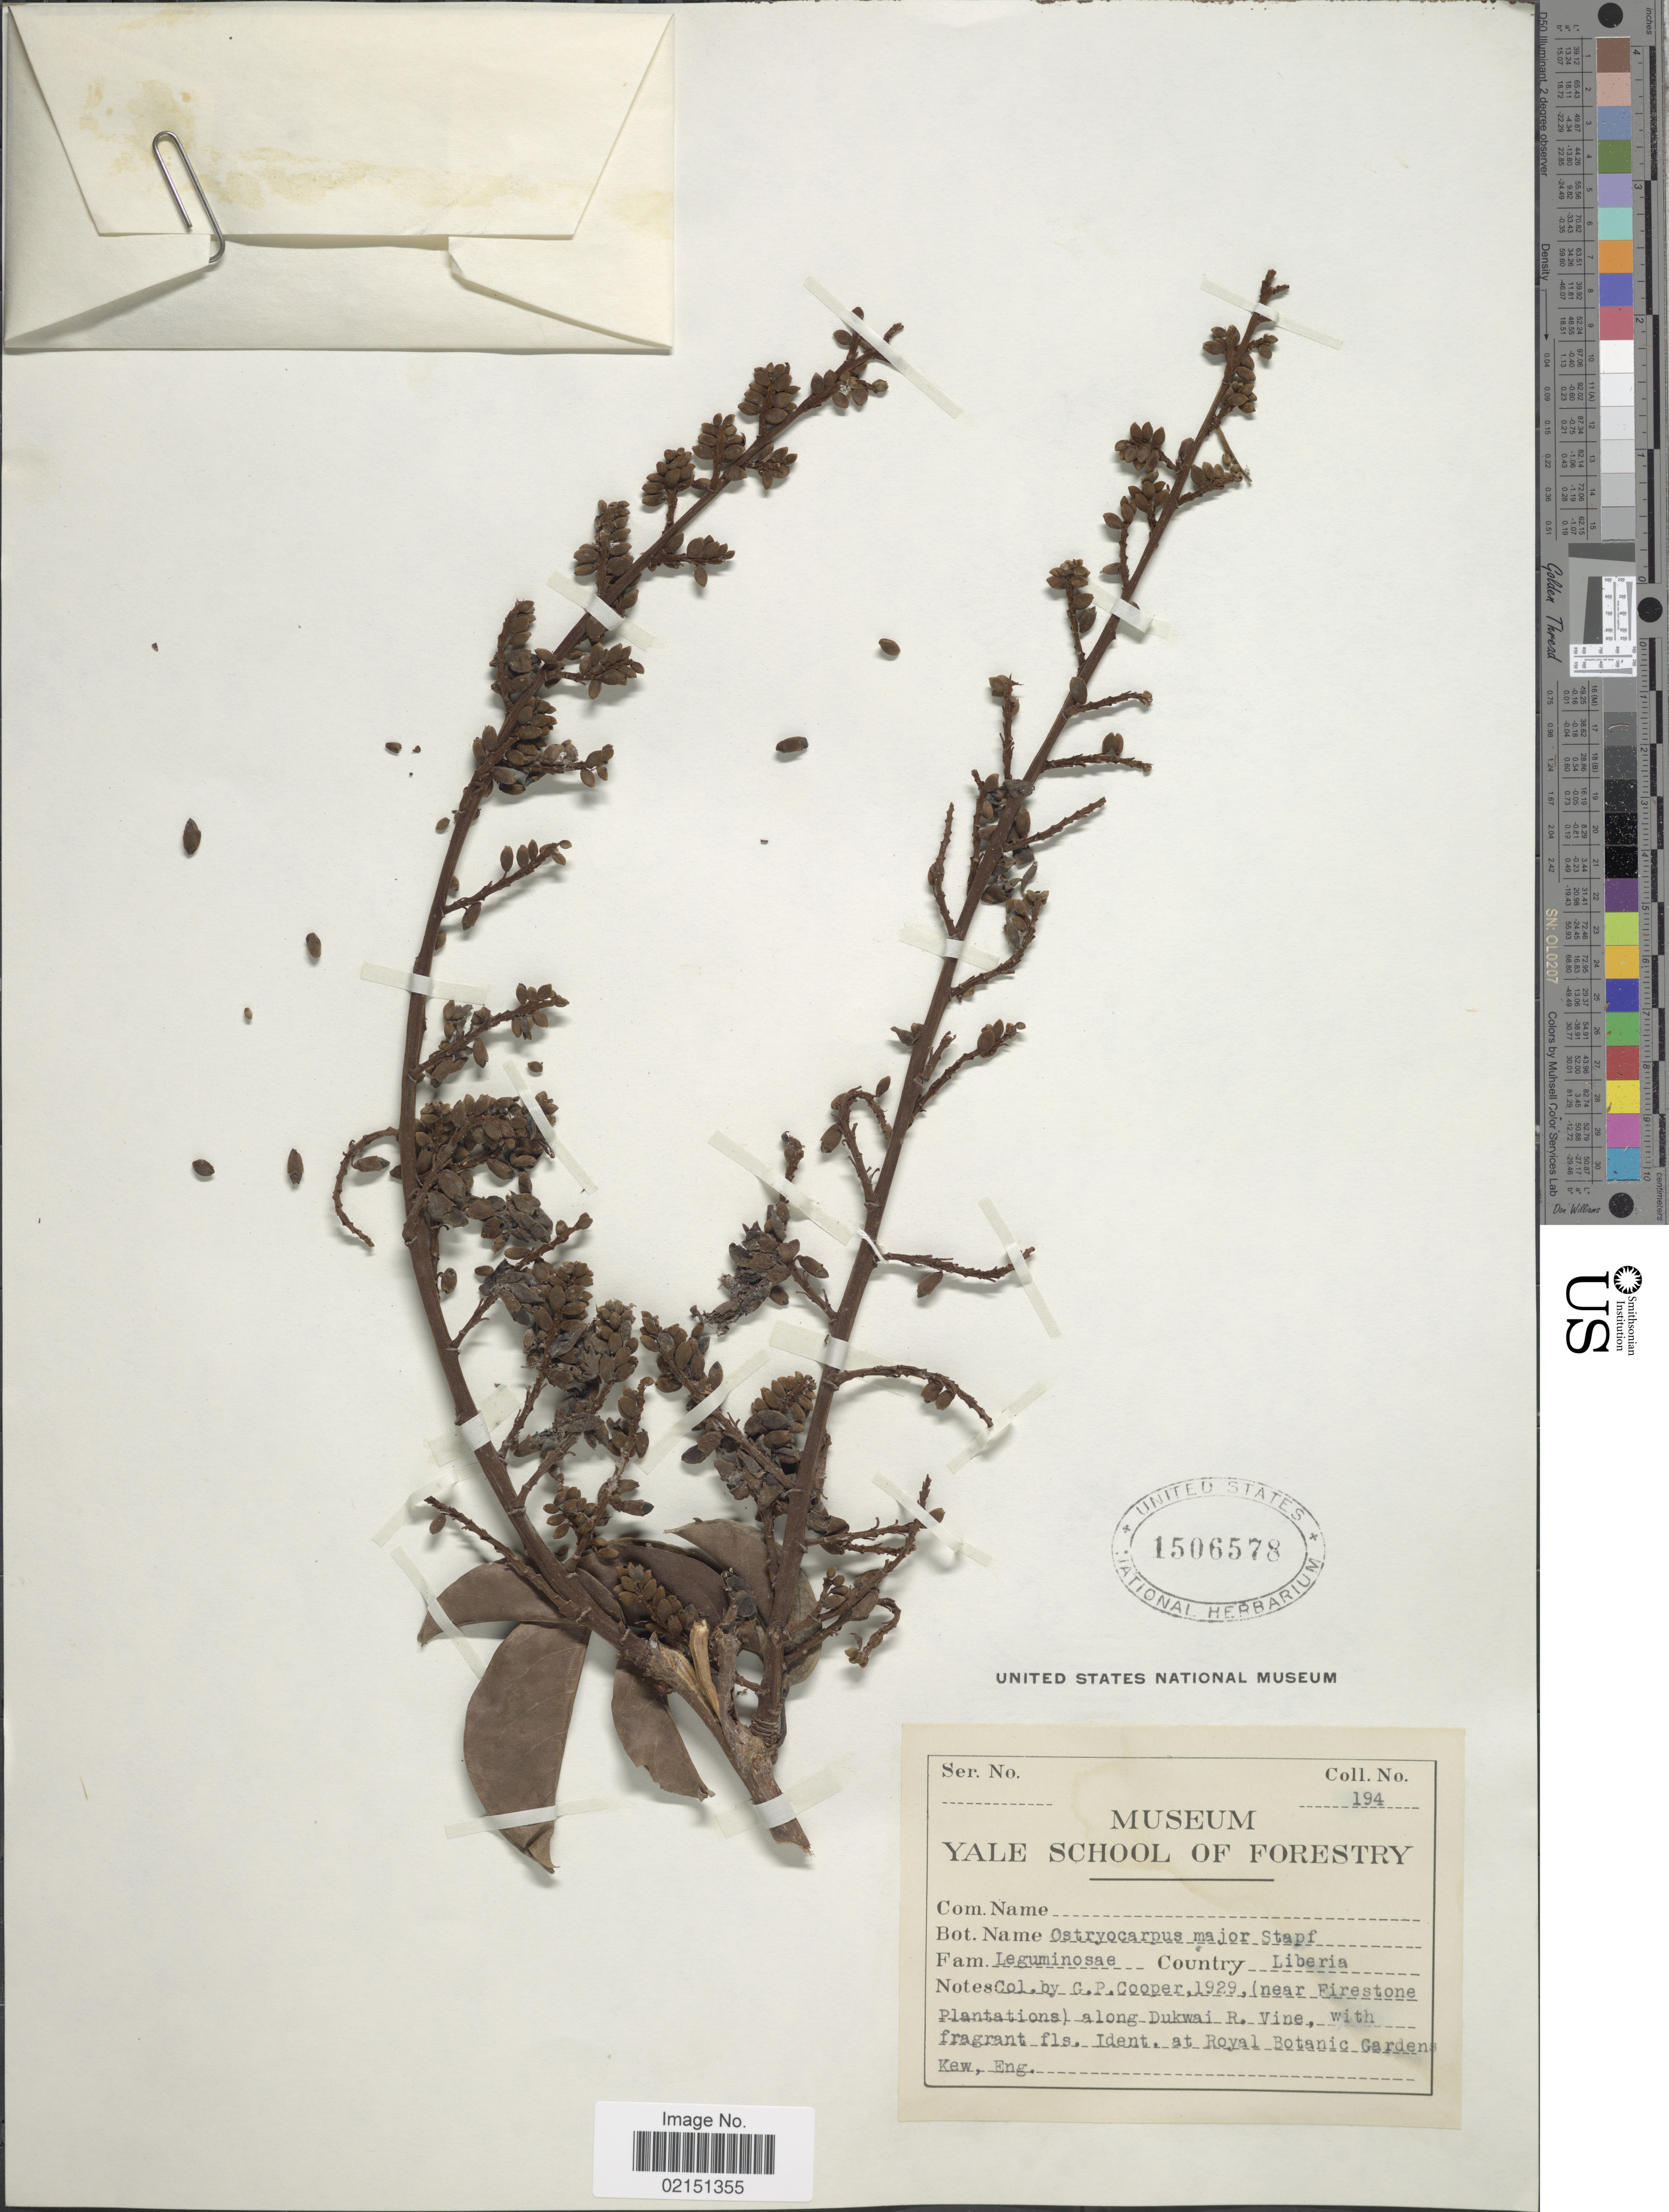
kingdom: Plantae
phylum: Tracheophyta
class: Magnoliopsida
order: Fabales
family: Fabaceae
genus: Ostryocarpus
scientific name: Ostryocarpus major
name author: Stapf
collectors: G. Cooper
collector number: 194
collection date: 1929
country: Liberia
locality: (Near Firestone Plantation); along Dukwai R. Vine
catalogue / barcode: US 1506578